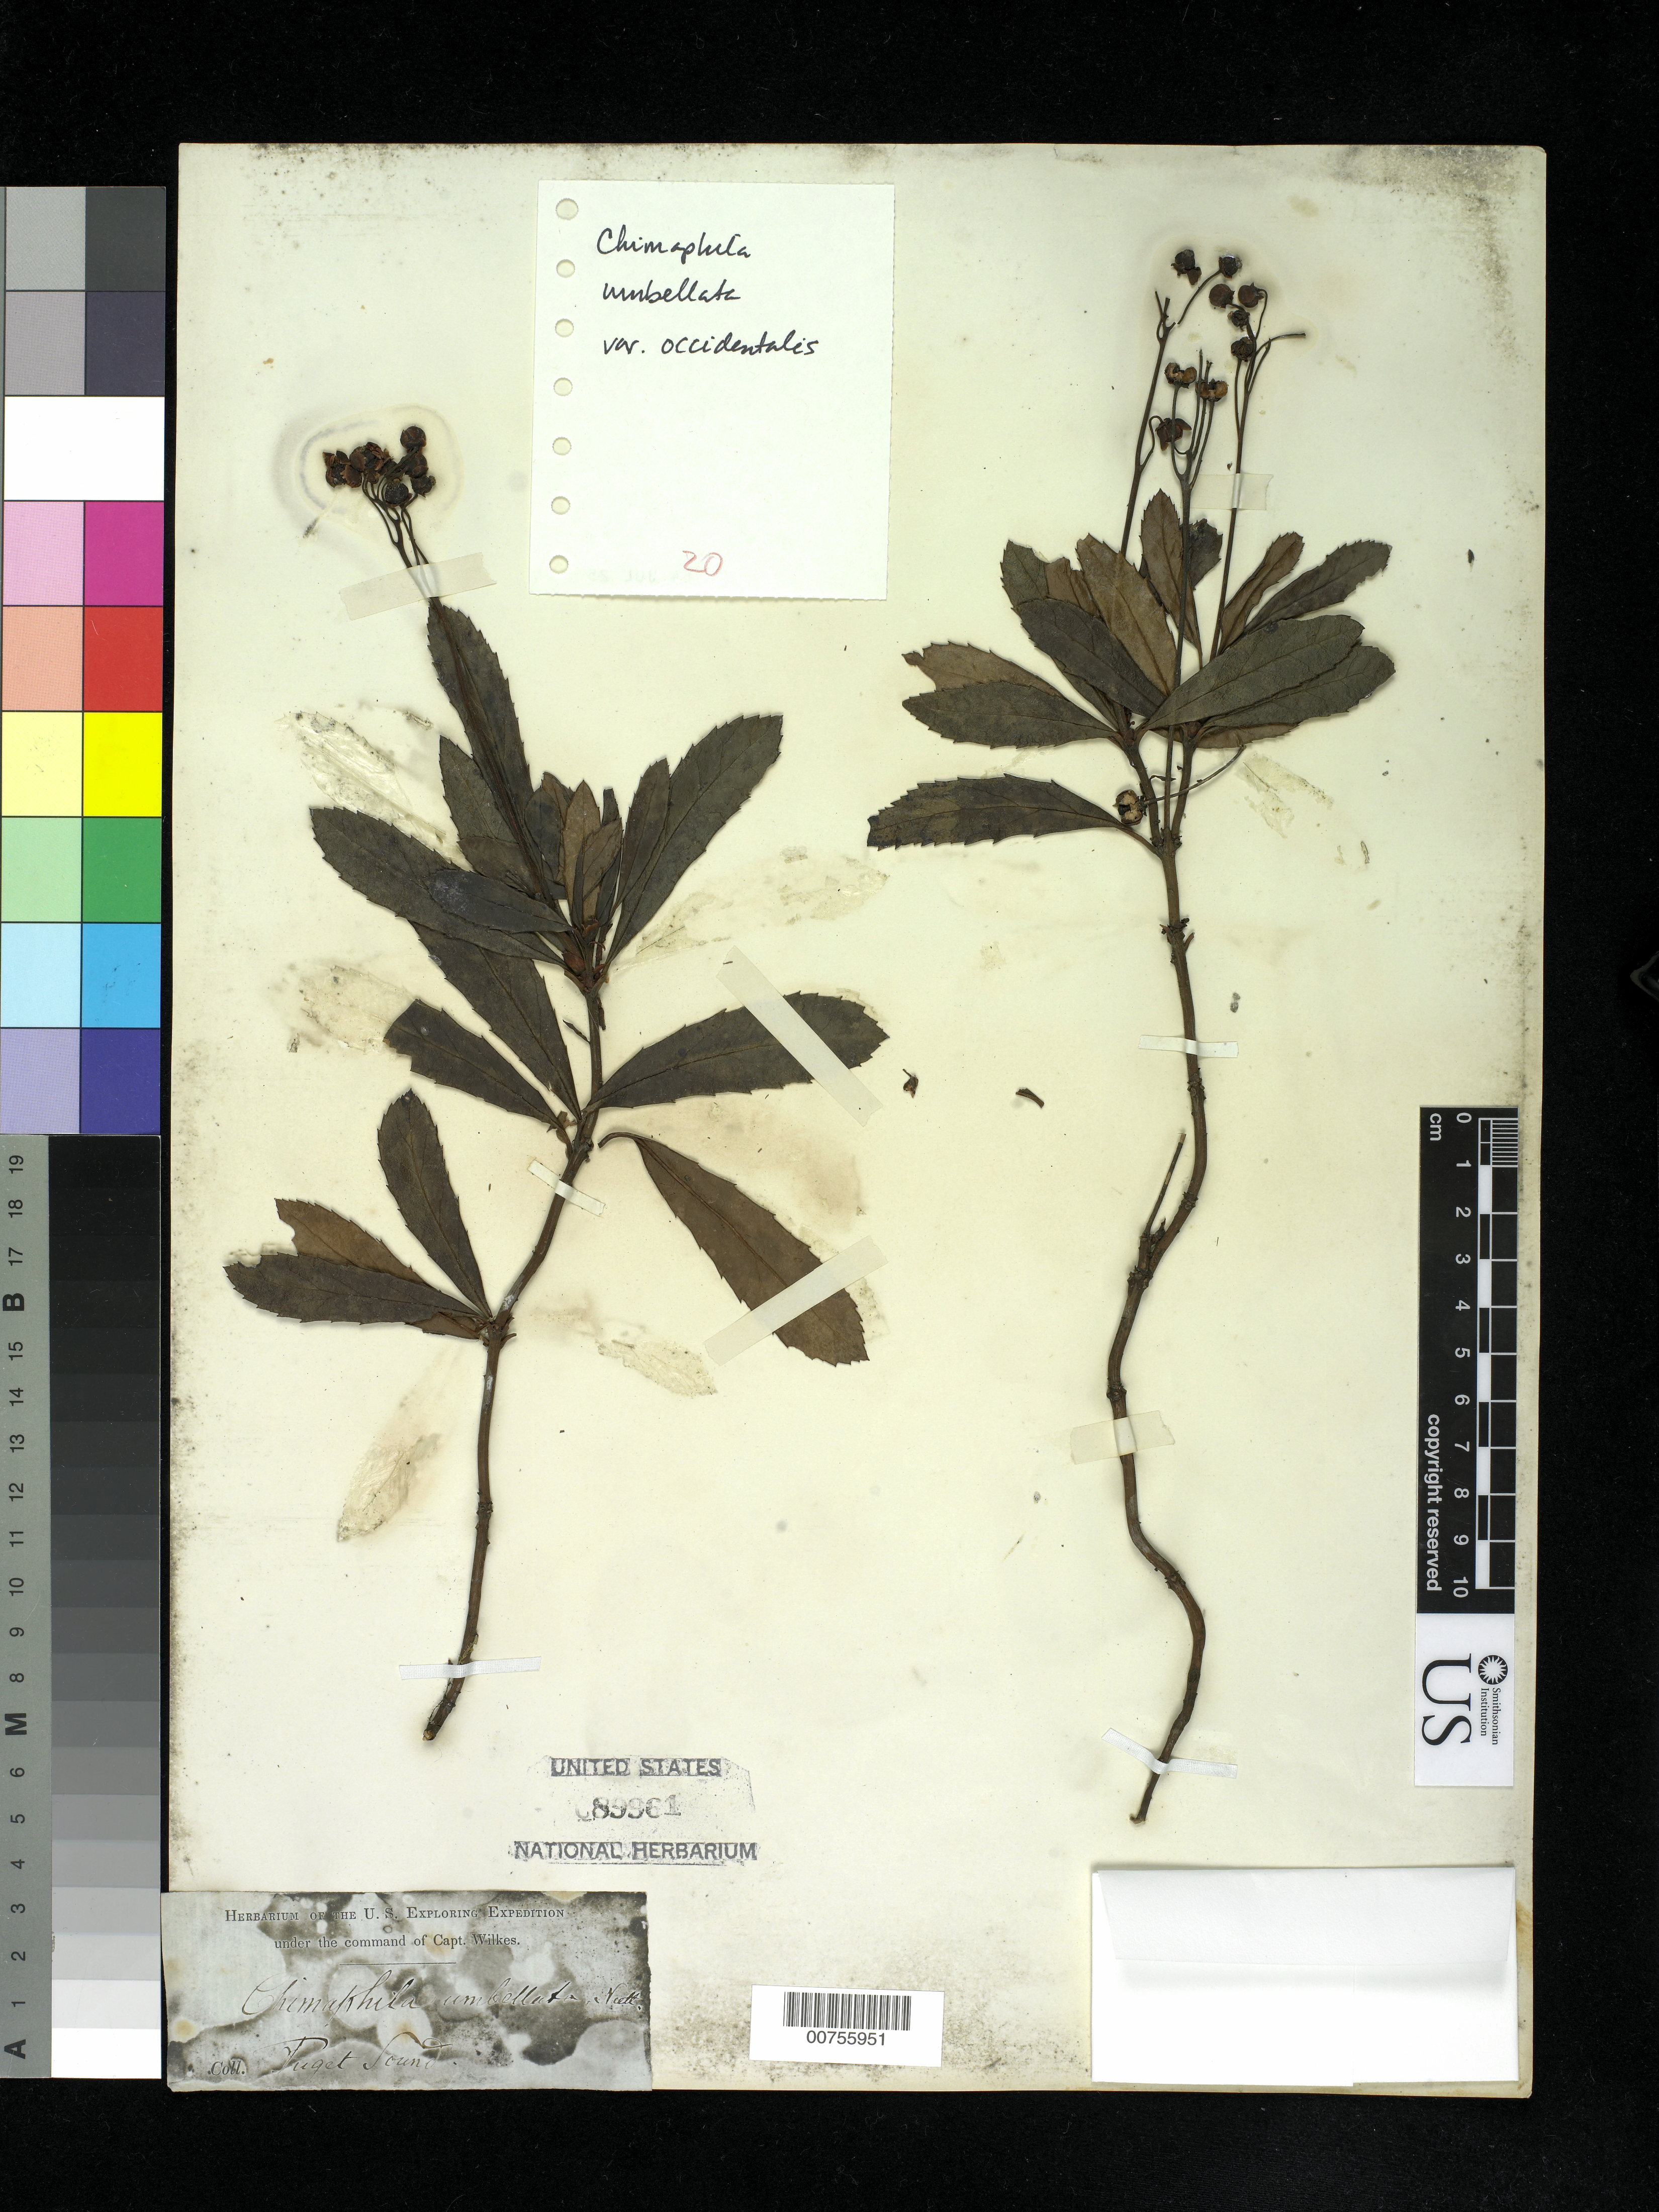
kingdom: Plantae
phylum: Tracheophyta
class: Magnoliopsida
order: Ericales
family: Ericaceae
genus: Chimaphila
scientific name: Chimaphila umbellata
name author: (L.) W.P.C. Barton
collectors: Wilkes Explor. Exped.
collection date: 1838/1842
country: United States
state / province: Washington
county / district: King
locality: Puget Sound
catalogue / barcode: US 89961